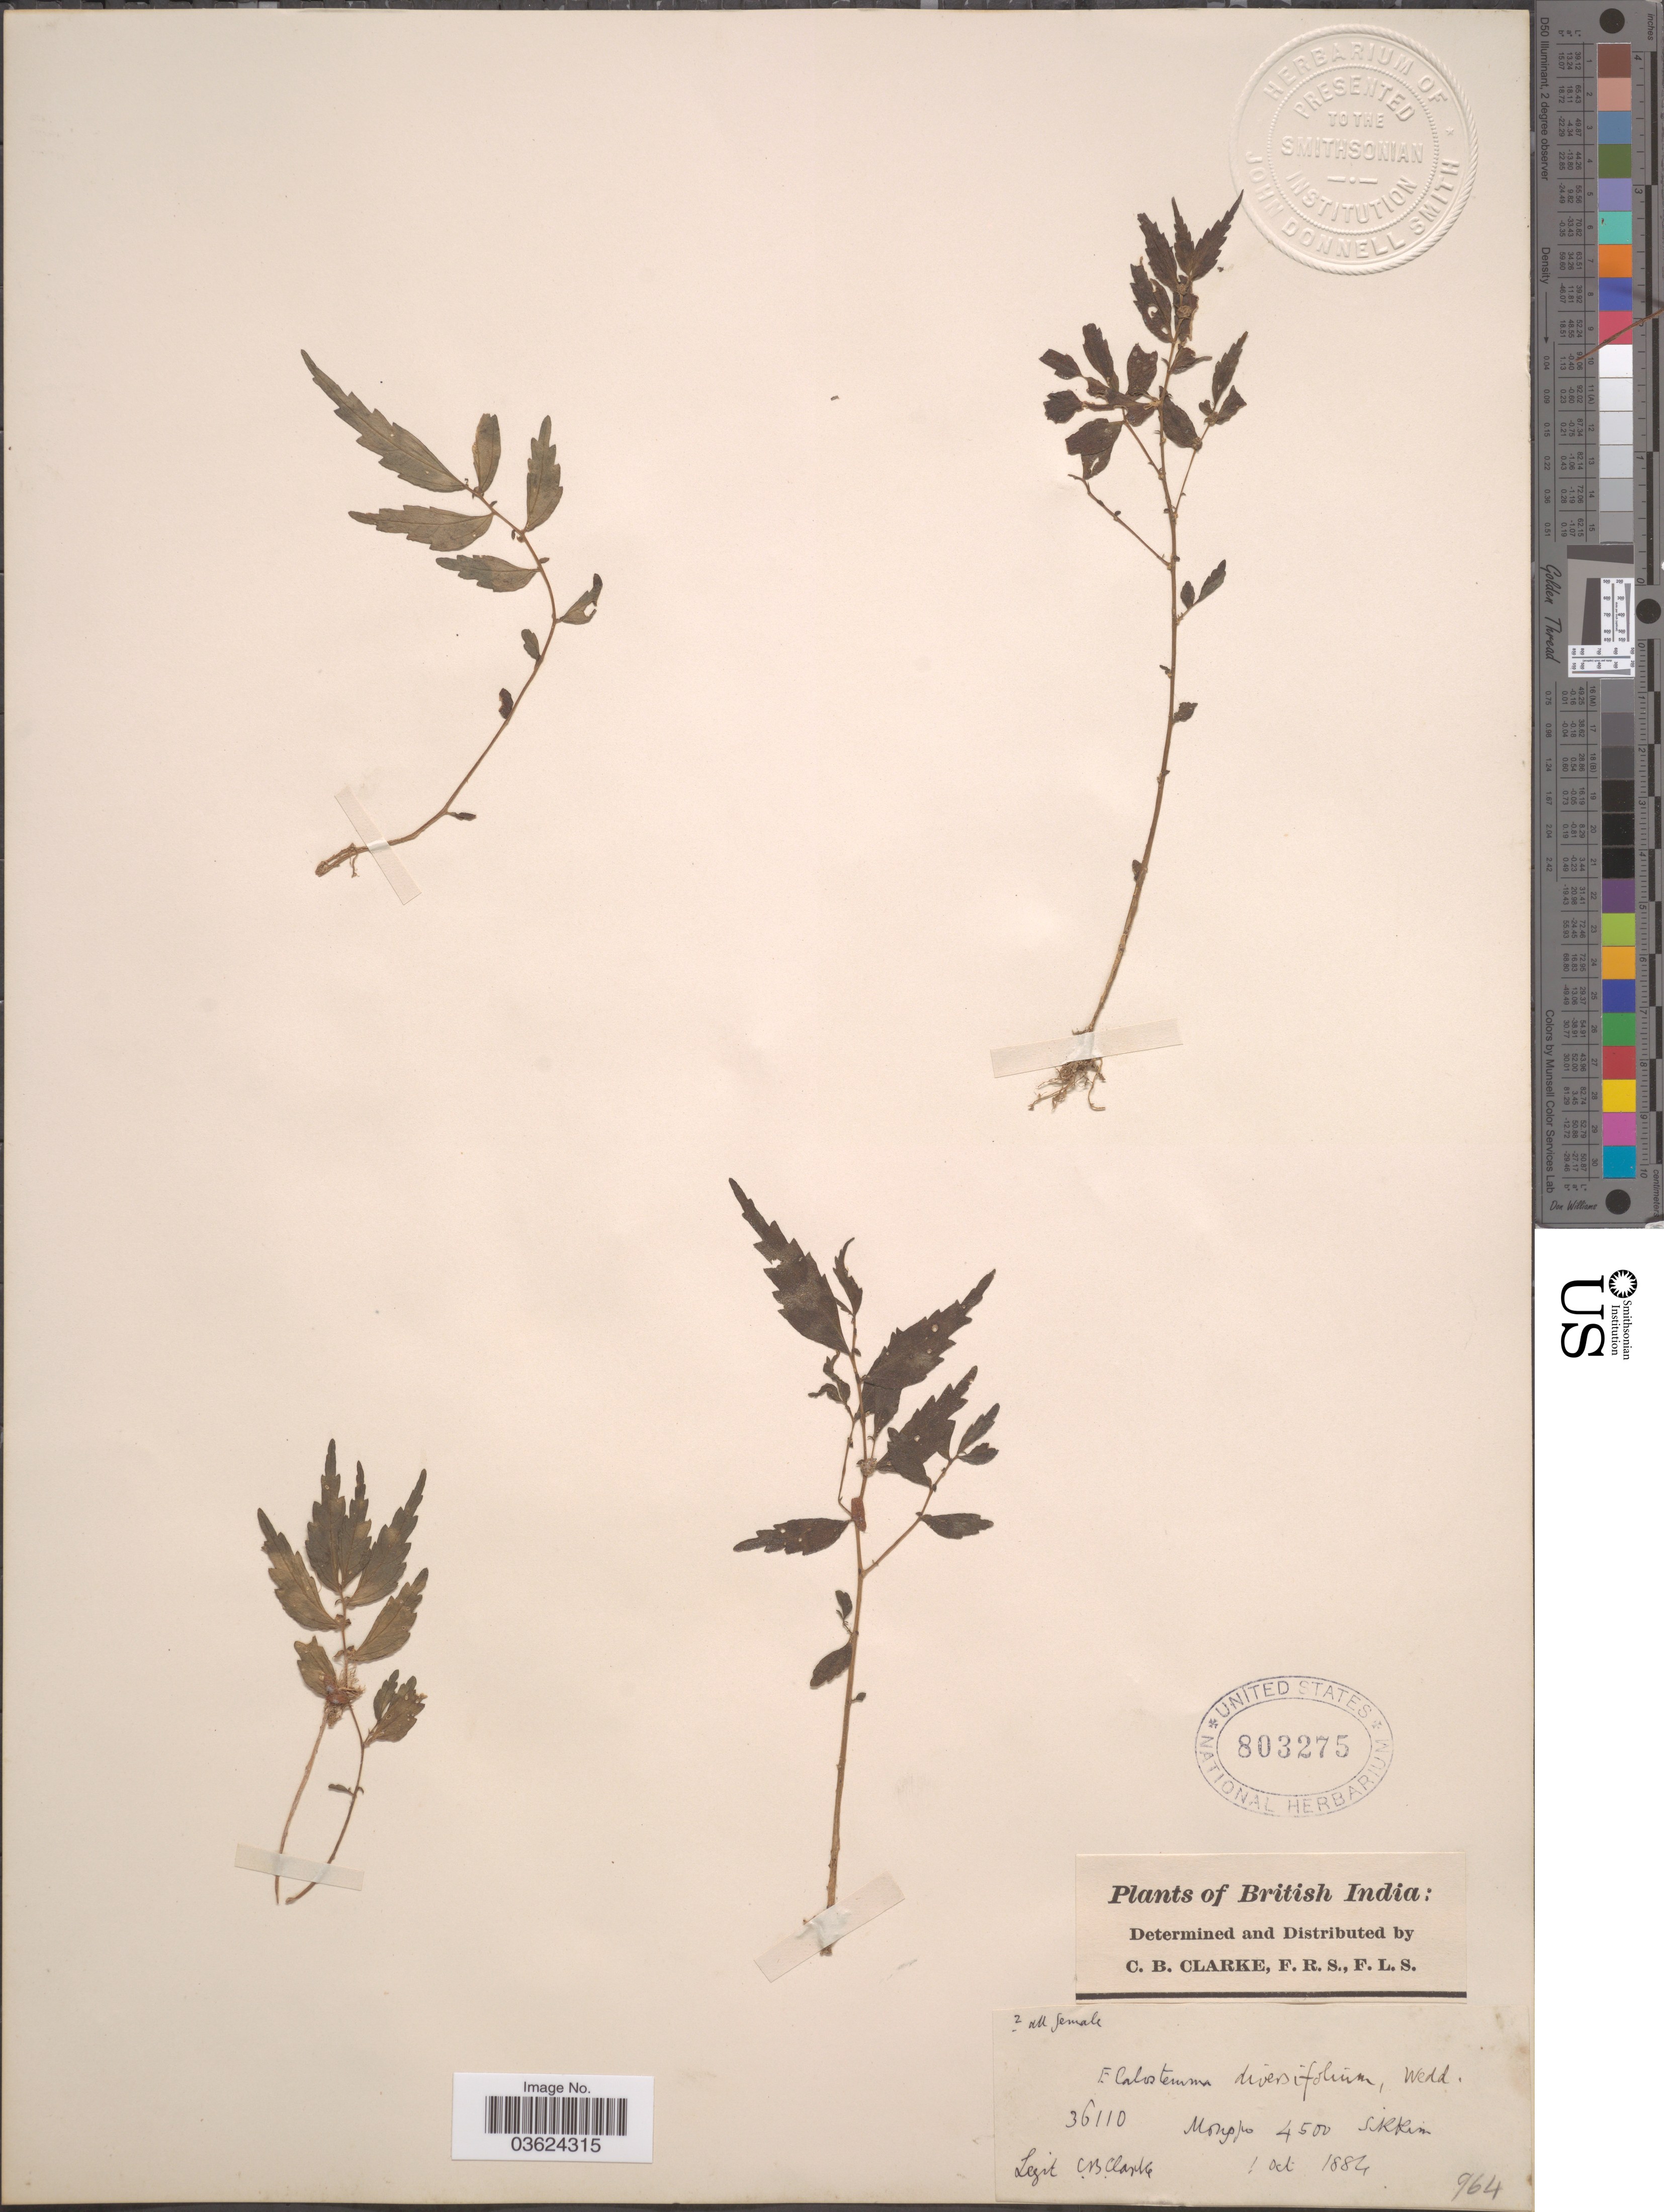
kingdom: Plantae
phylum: Tracheophyta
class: Magnoliopsida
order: Rosales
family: Urticaceae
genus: Elatostema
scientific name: Elatostema diversifolium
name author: Wedd.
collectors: C. B. Clarke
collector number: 36110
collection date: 1884-10-01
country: India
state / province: Sikkim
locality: British India. Mongpo.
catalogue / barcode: US 803275